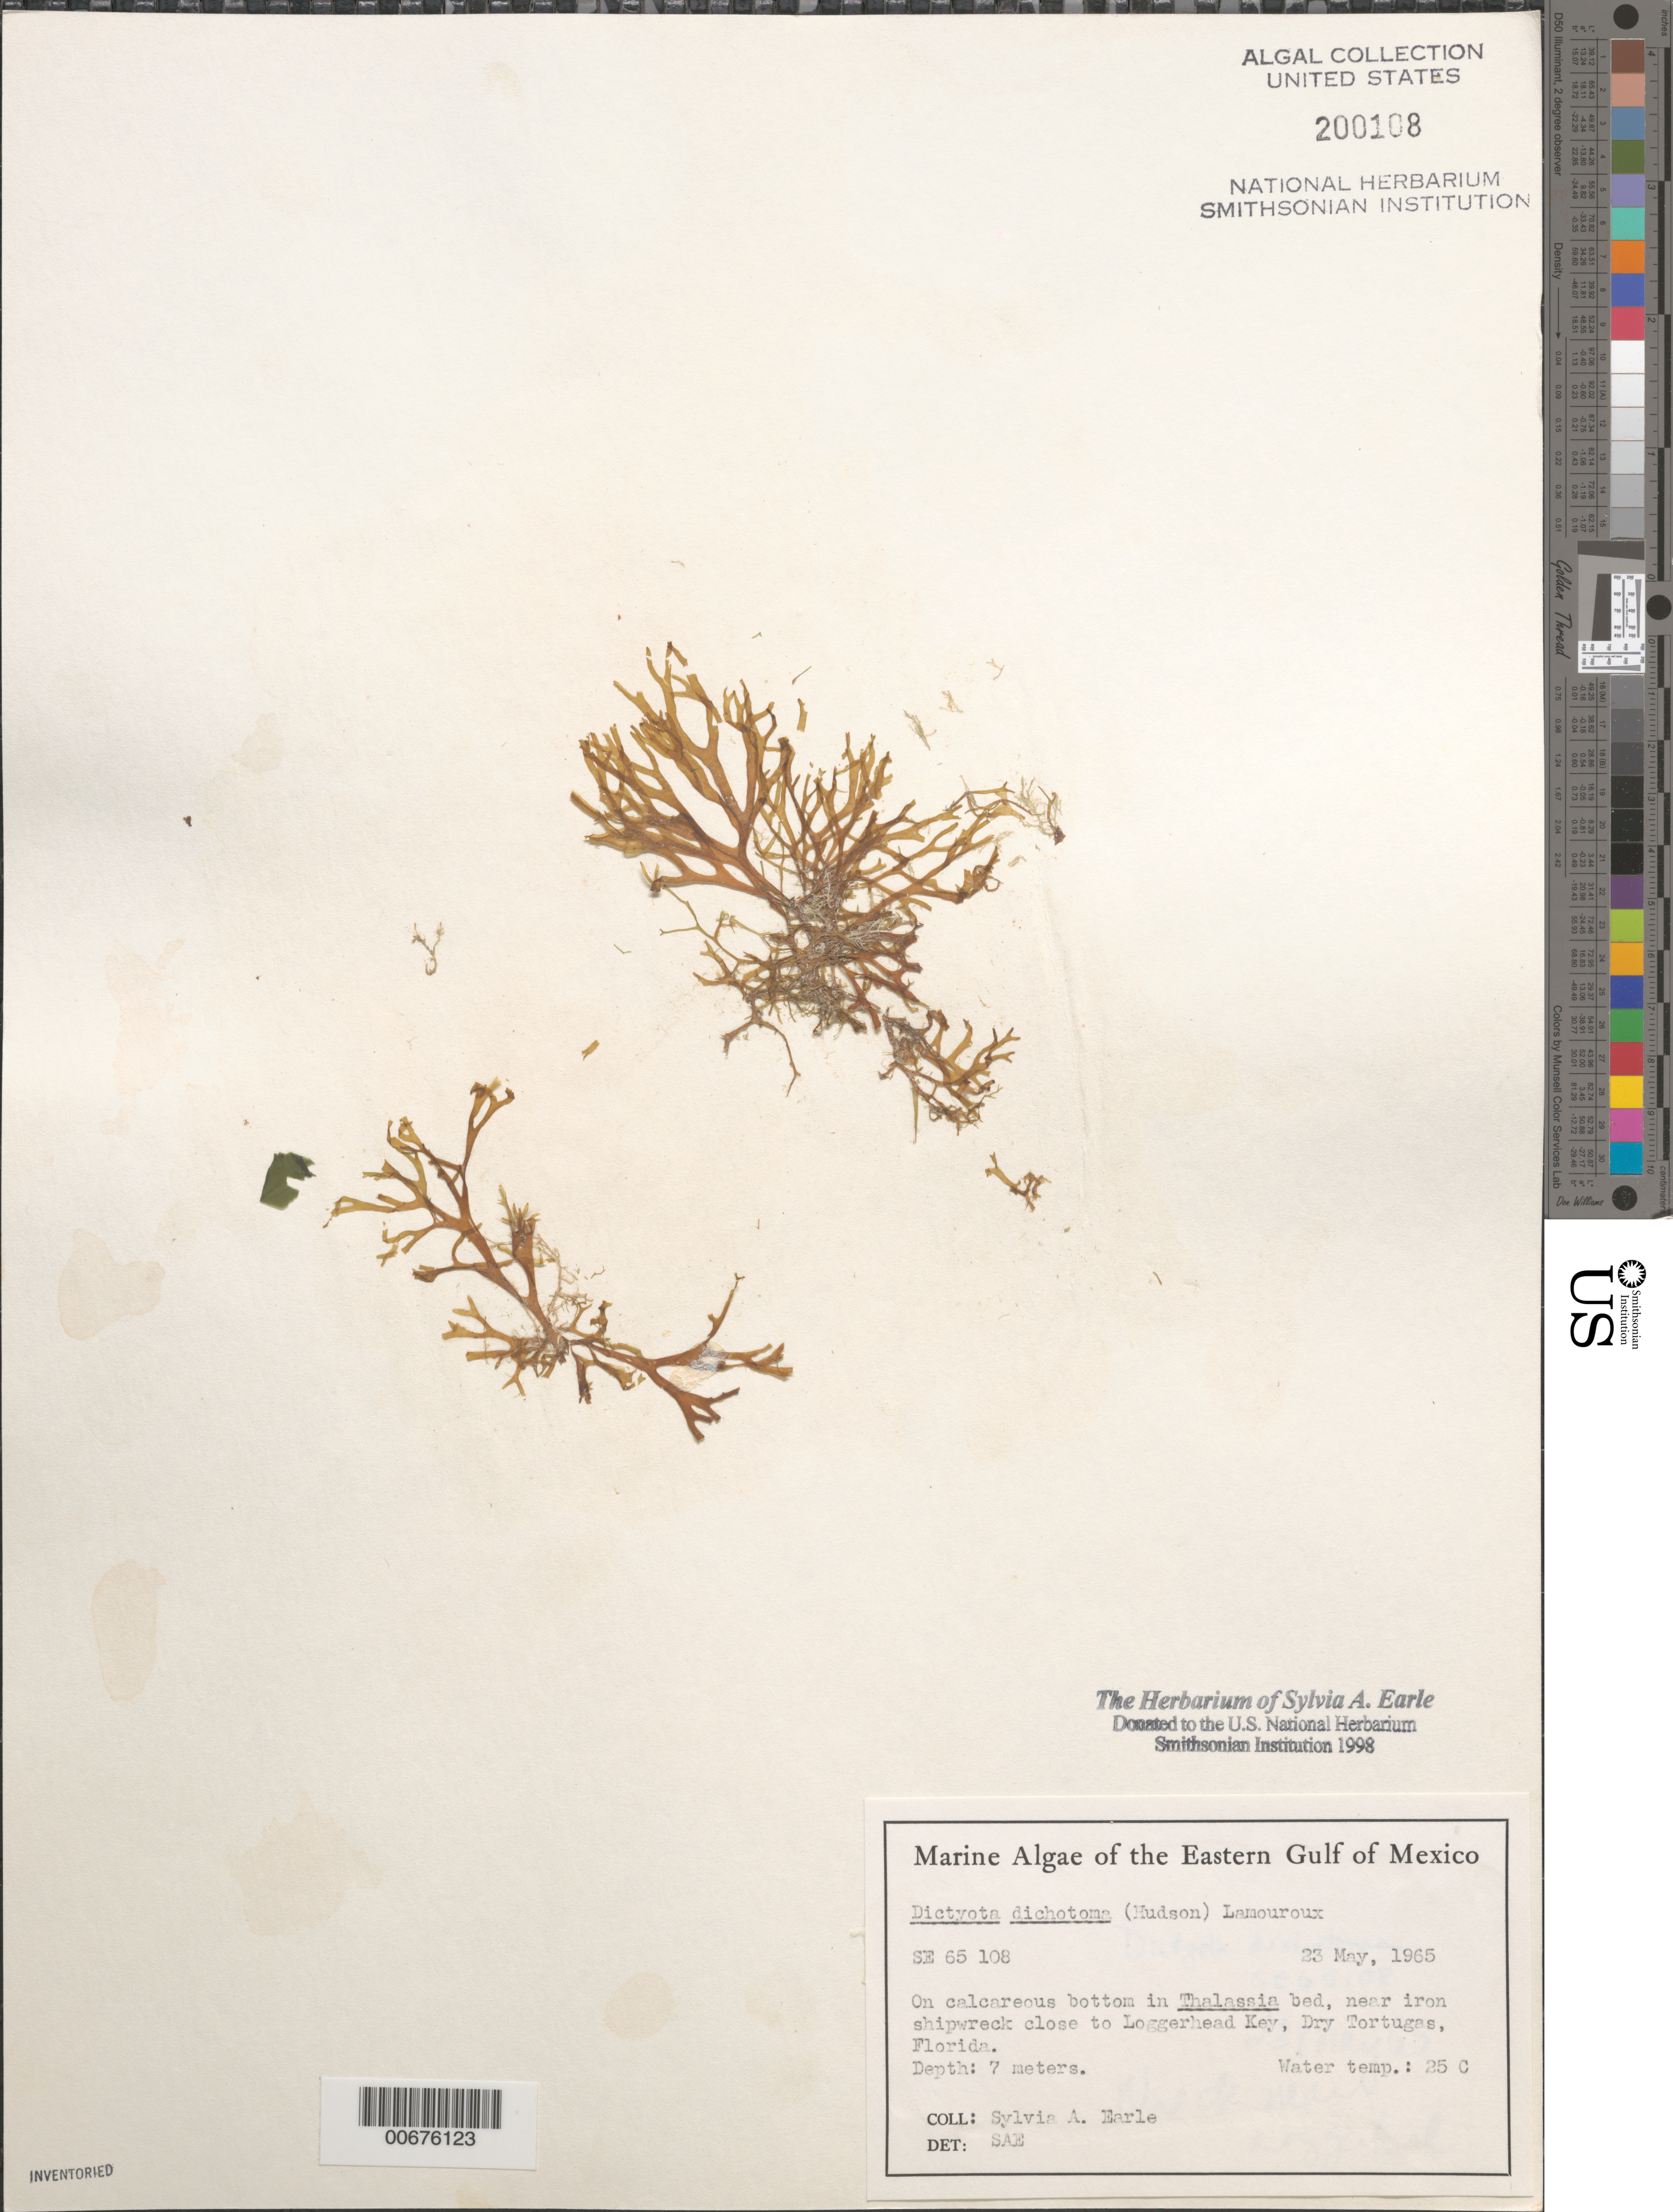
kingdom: Chromista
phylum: Ochrophyta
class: Phaeophyceae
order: Dictyotales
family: Dictyotaceae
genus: Dictyota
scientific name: Dictyota dichotoma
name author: (Huds.) J.V.Lamouroux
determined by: Earle, S. A.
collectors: S. A. Earle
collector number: Se 65108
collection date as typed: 23 May 1965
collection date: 1965-05-23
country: United States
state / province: Florida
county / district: Monroe County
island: Dry Tortugas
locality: Near iron shipwreck near Loggerhead Key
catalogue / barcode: US 200108